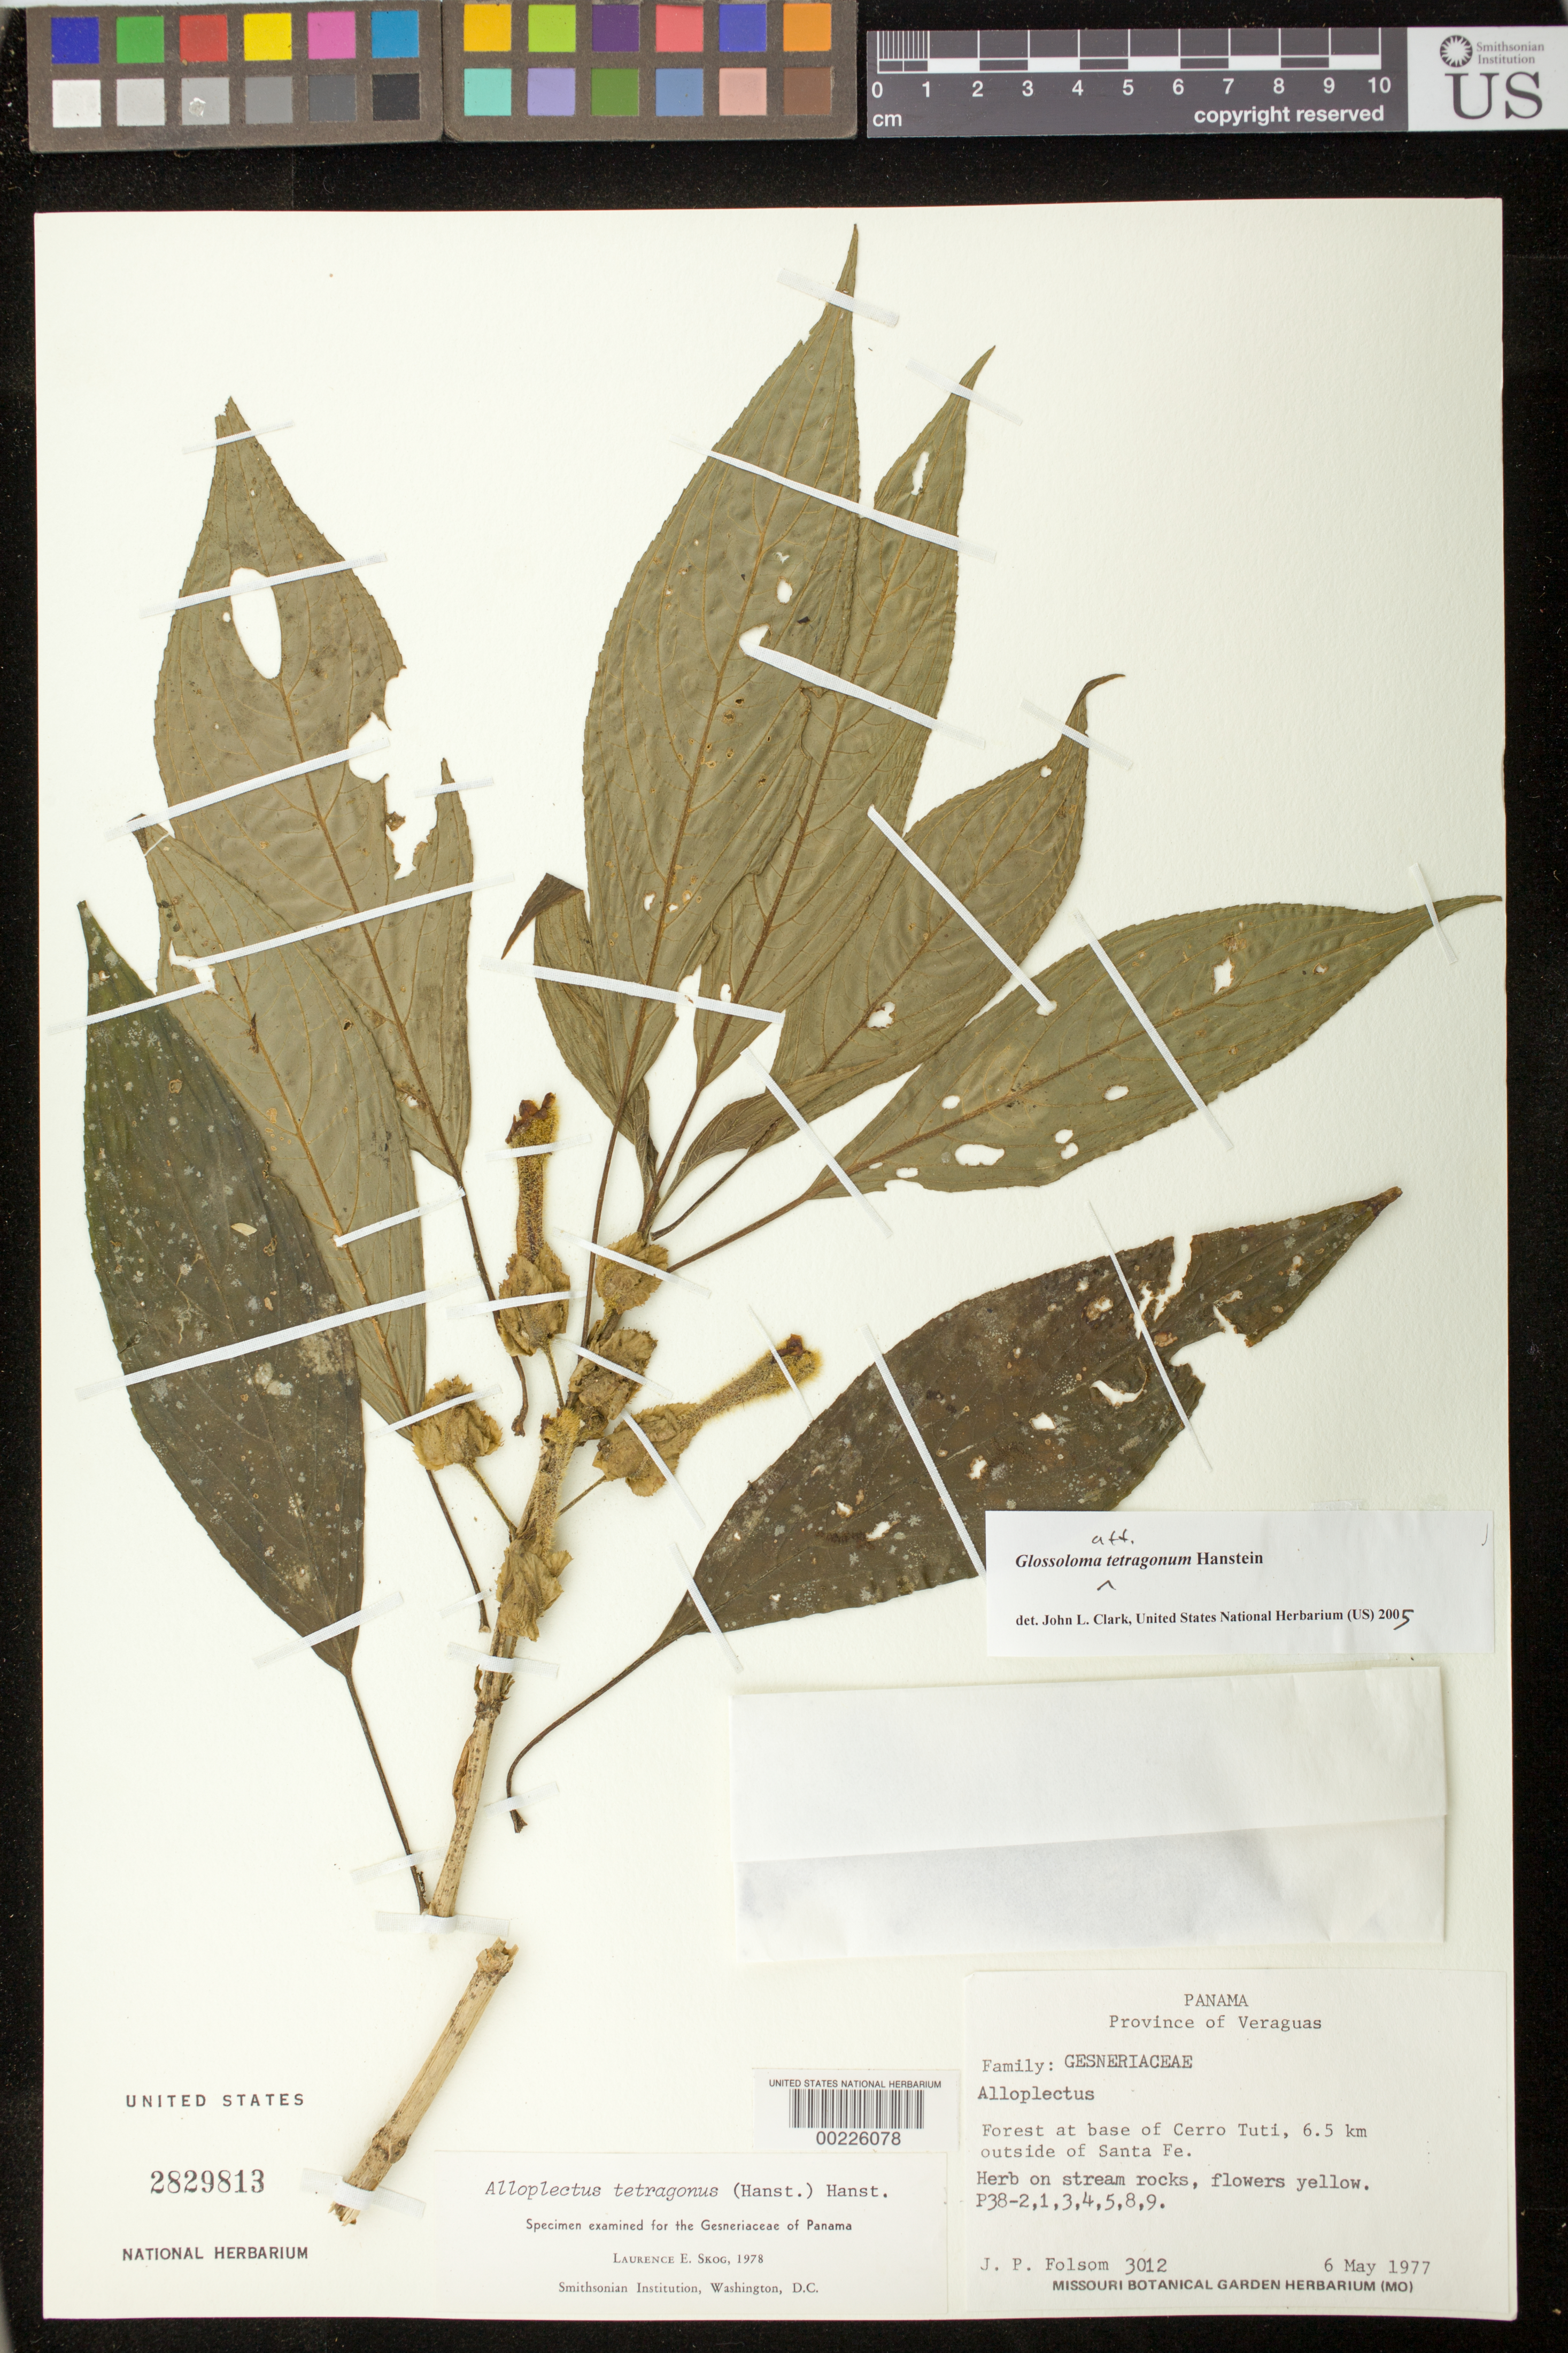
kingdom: Plantae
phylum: Tracheophyta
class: Magnoliopsida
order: Lamiales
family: Gesneriaceae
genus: Glossoloma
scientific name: Glossoloma tetragonum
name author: Hanst.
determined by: Clark, J. L., (SEL), The Marie Selby Botanical Garden (UNITED STATES)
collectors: J. P. Folsom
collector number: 3012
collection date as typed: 06 May 1977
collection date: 1977-05-06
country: Panama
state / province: Veraguas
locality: Base of Cerro Tuti, 6.5 km outside of Santa Fe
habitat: Forest; on stream rocks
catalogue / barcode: US 2829813